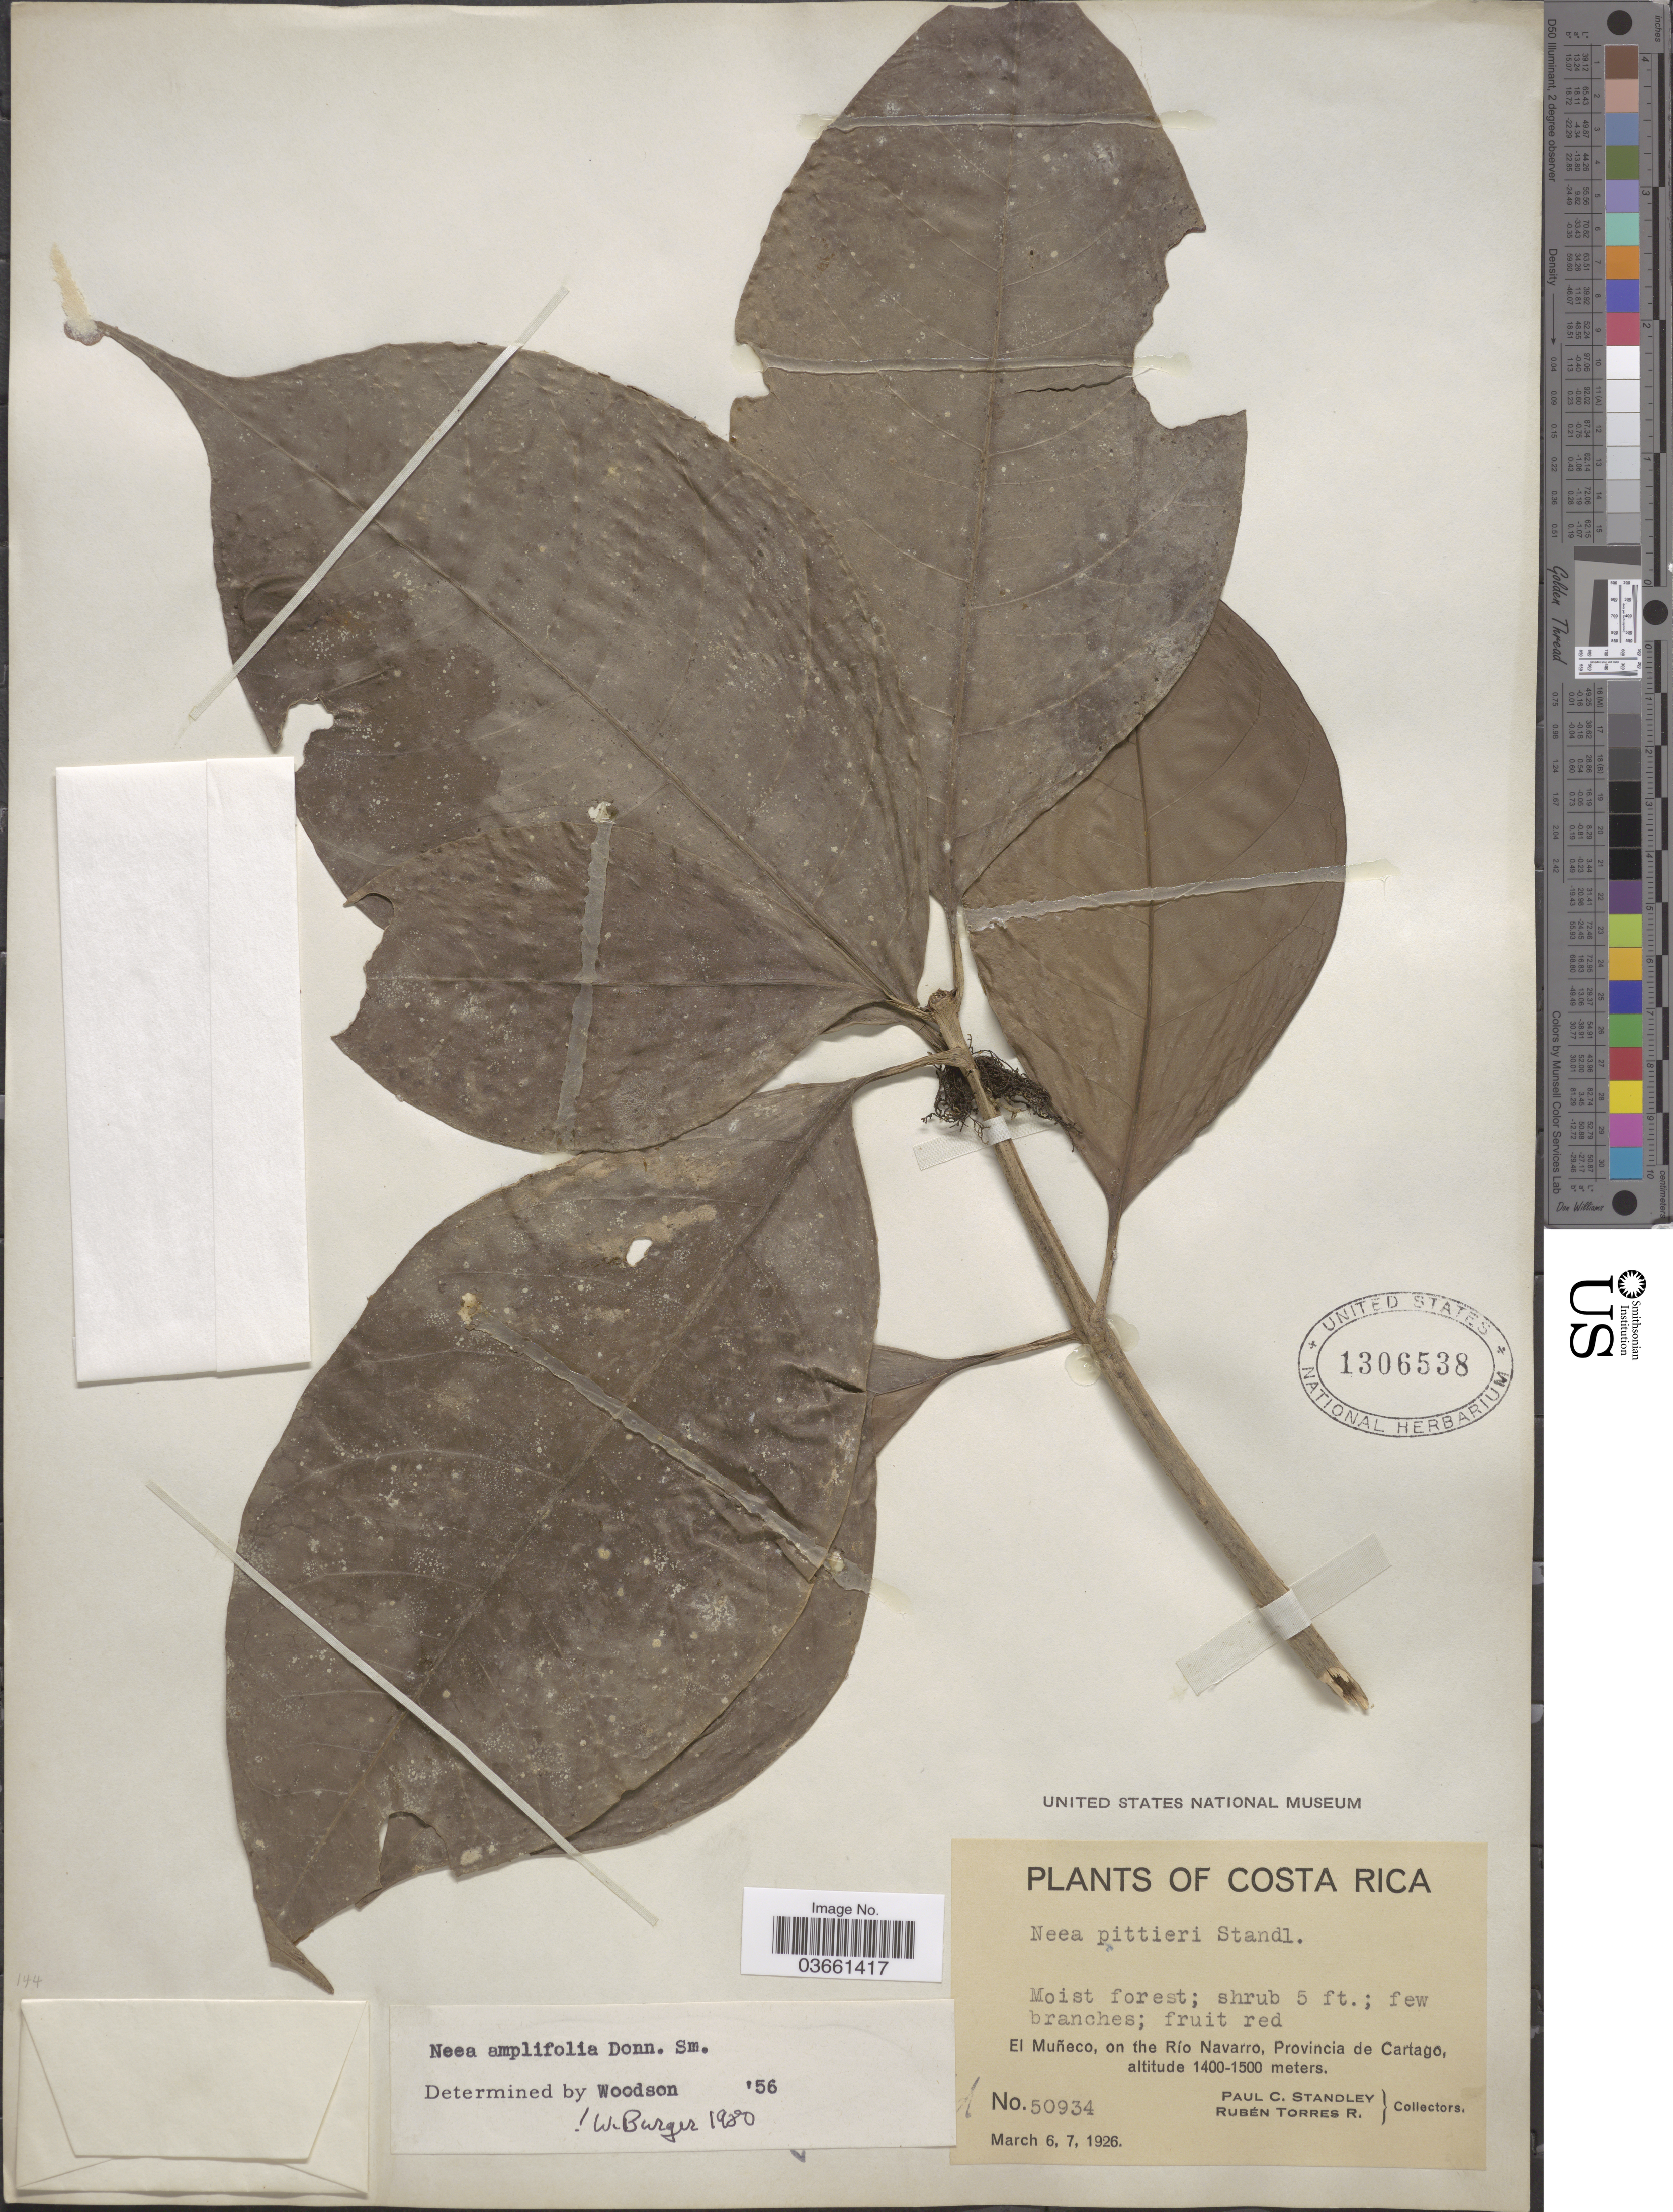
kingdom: Plantae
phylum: Tracheophyta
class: Magnoliopsida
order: Caryophyllales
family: Nyctaginaceae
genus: Neea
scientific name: Neea amplifolia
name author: Donn. Sm.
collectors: P. C. Standley & R. Torres Rojas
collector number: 50934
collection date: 1926-03-06/1926-03-07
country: Costa Rica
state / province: Cartago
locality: El Muñeco, on the Río Navarro.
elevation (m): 1400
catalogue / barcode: US 1306538